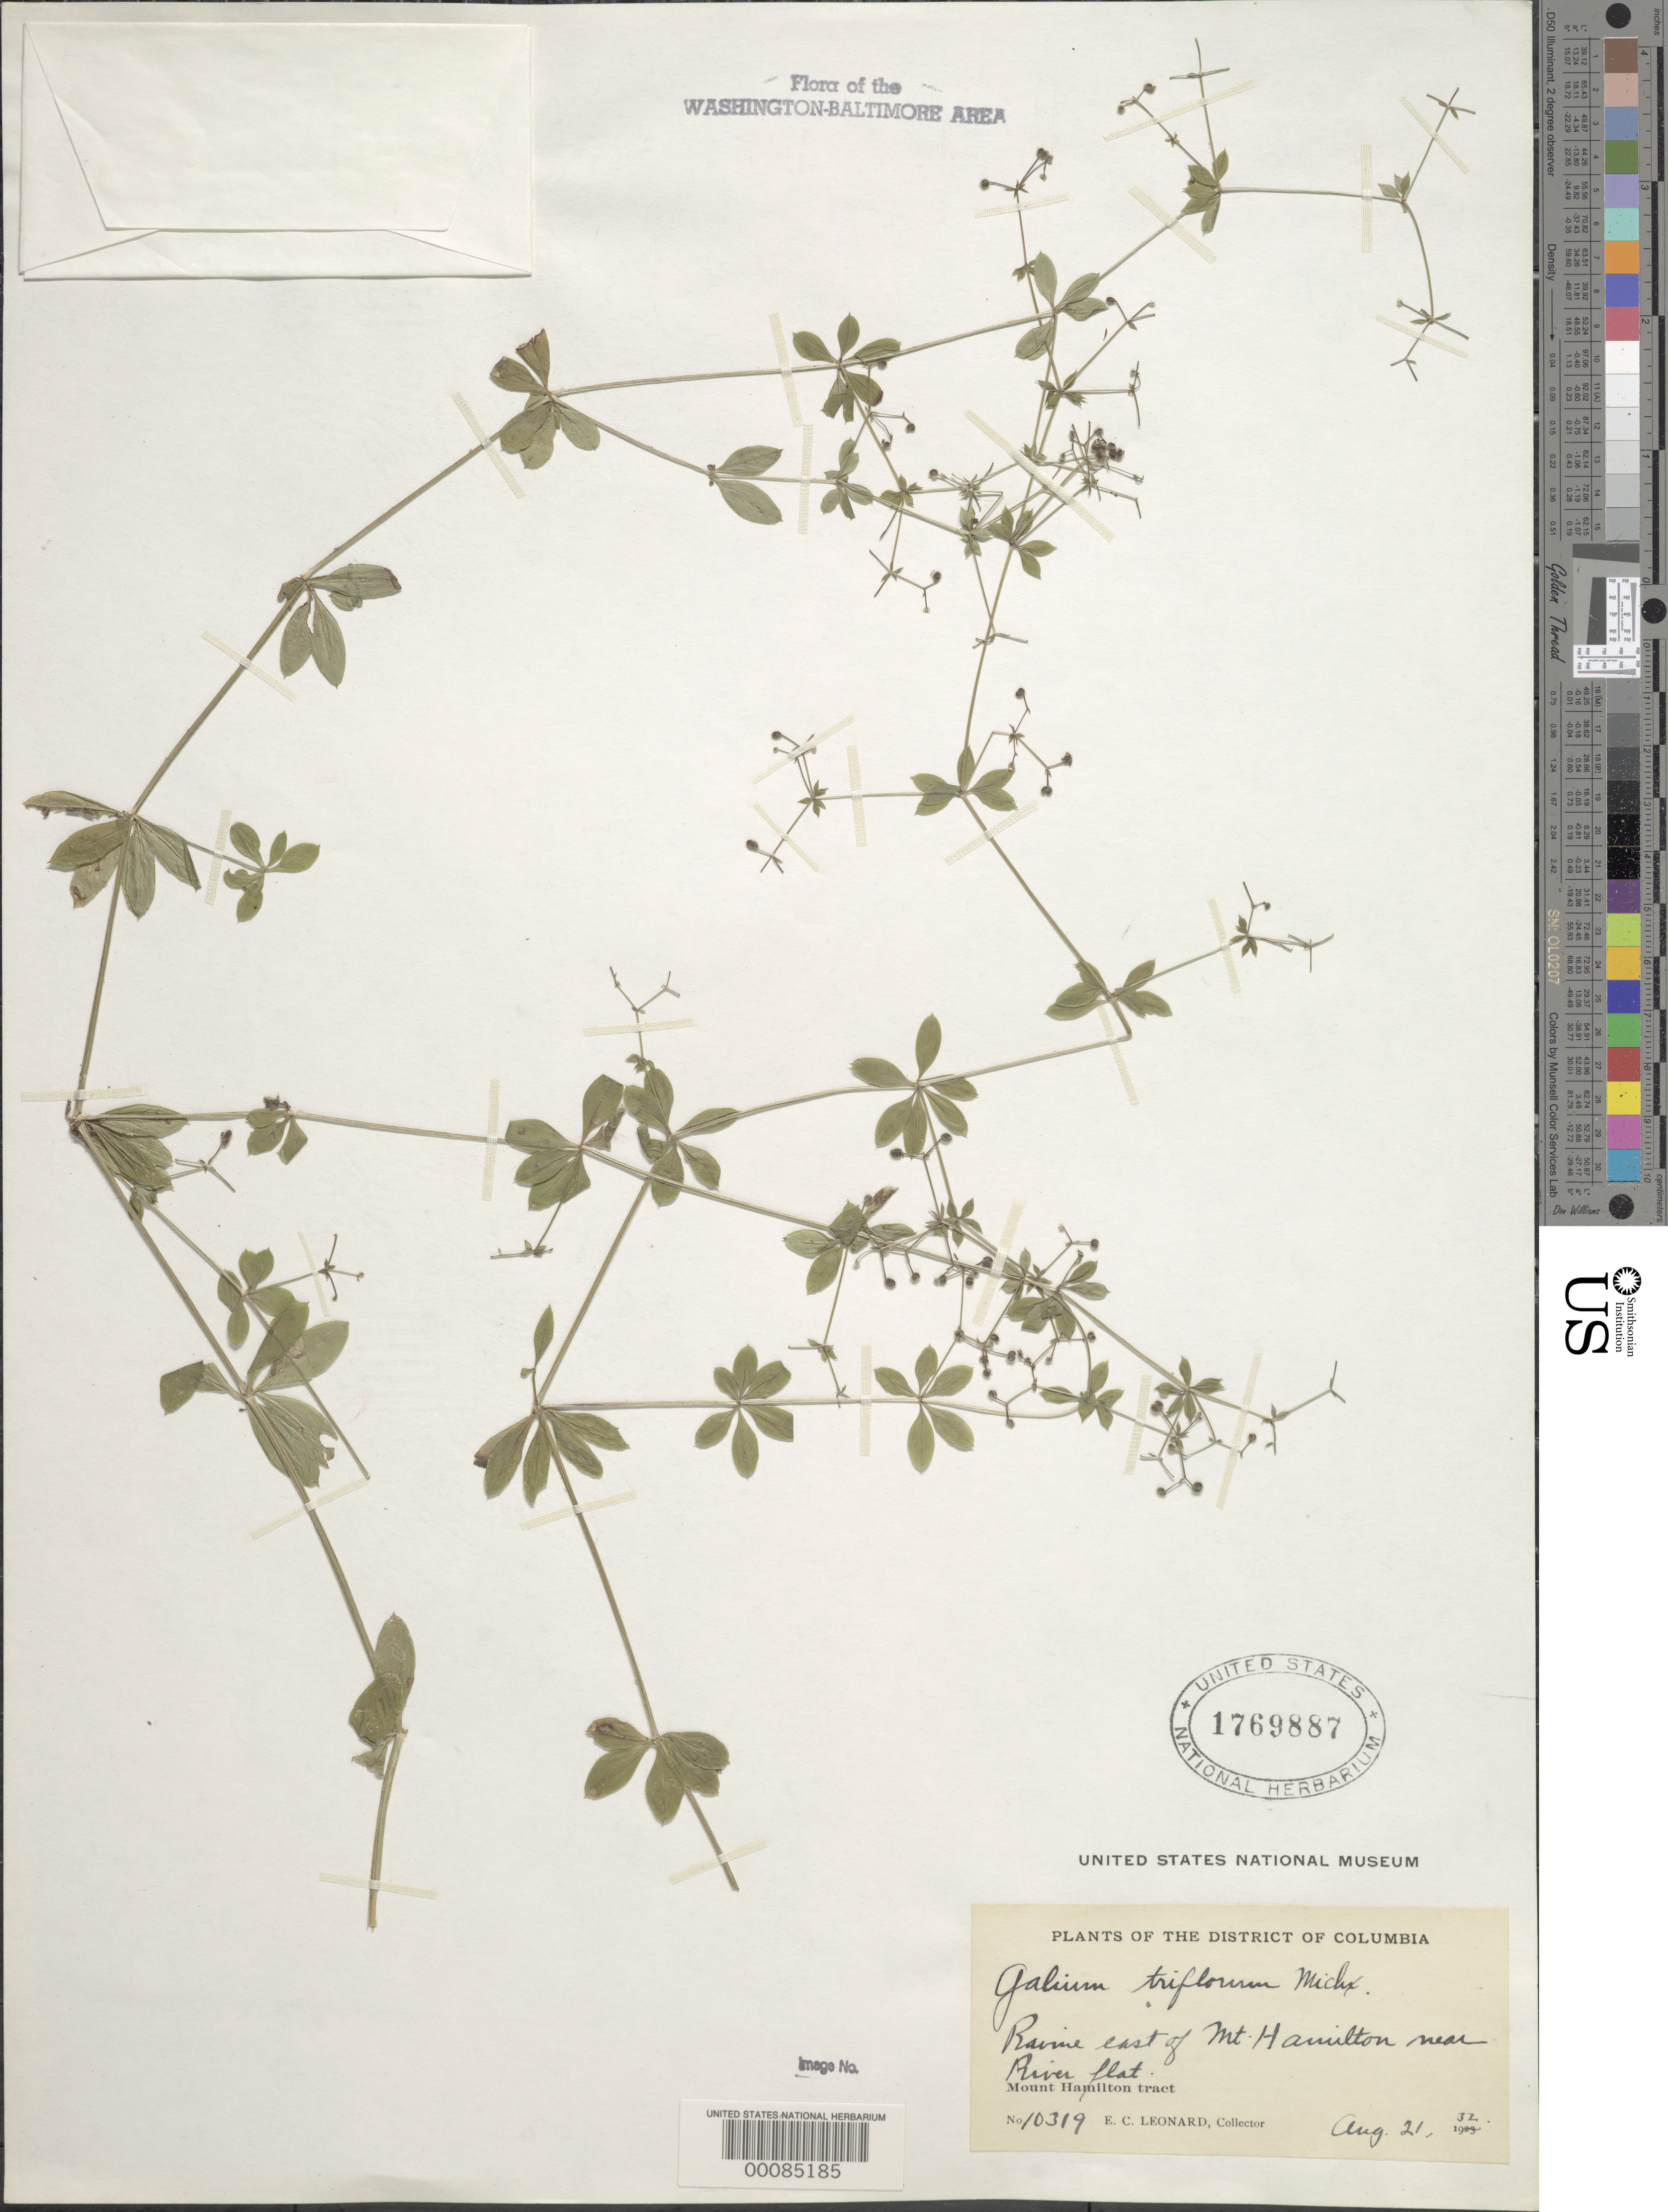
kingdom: Plantae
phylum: Tracheophyta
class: Magnoliopsida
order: Gentianales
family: Rubiaceae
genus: Galium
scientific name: Galium triflorum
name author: Michx.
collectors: E. C. Leonard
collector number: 10319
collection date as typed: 21 Aug 1932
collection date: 1932-08-21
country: United States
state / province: District of Columbia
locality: Mt. Hamilton Tract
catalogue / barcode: US 1769887